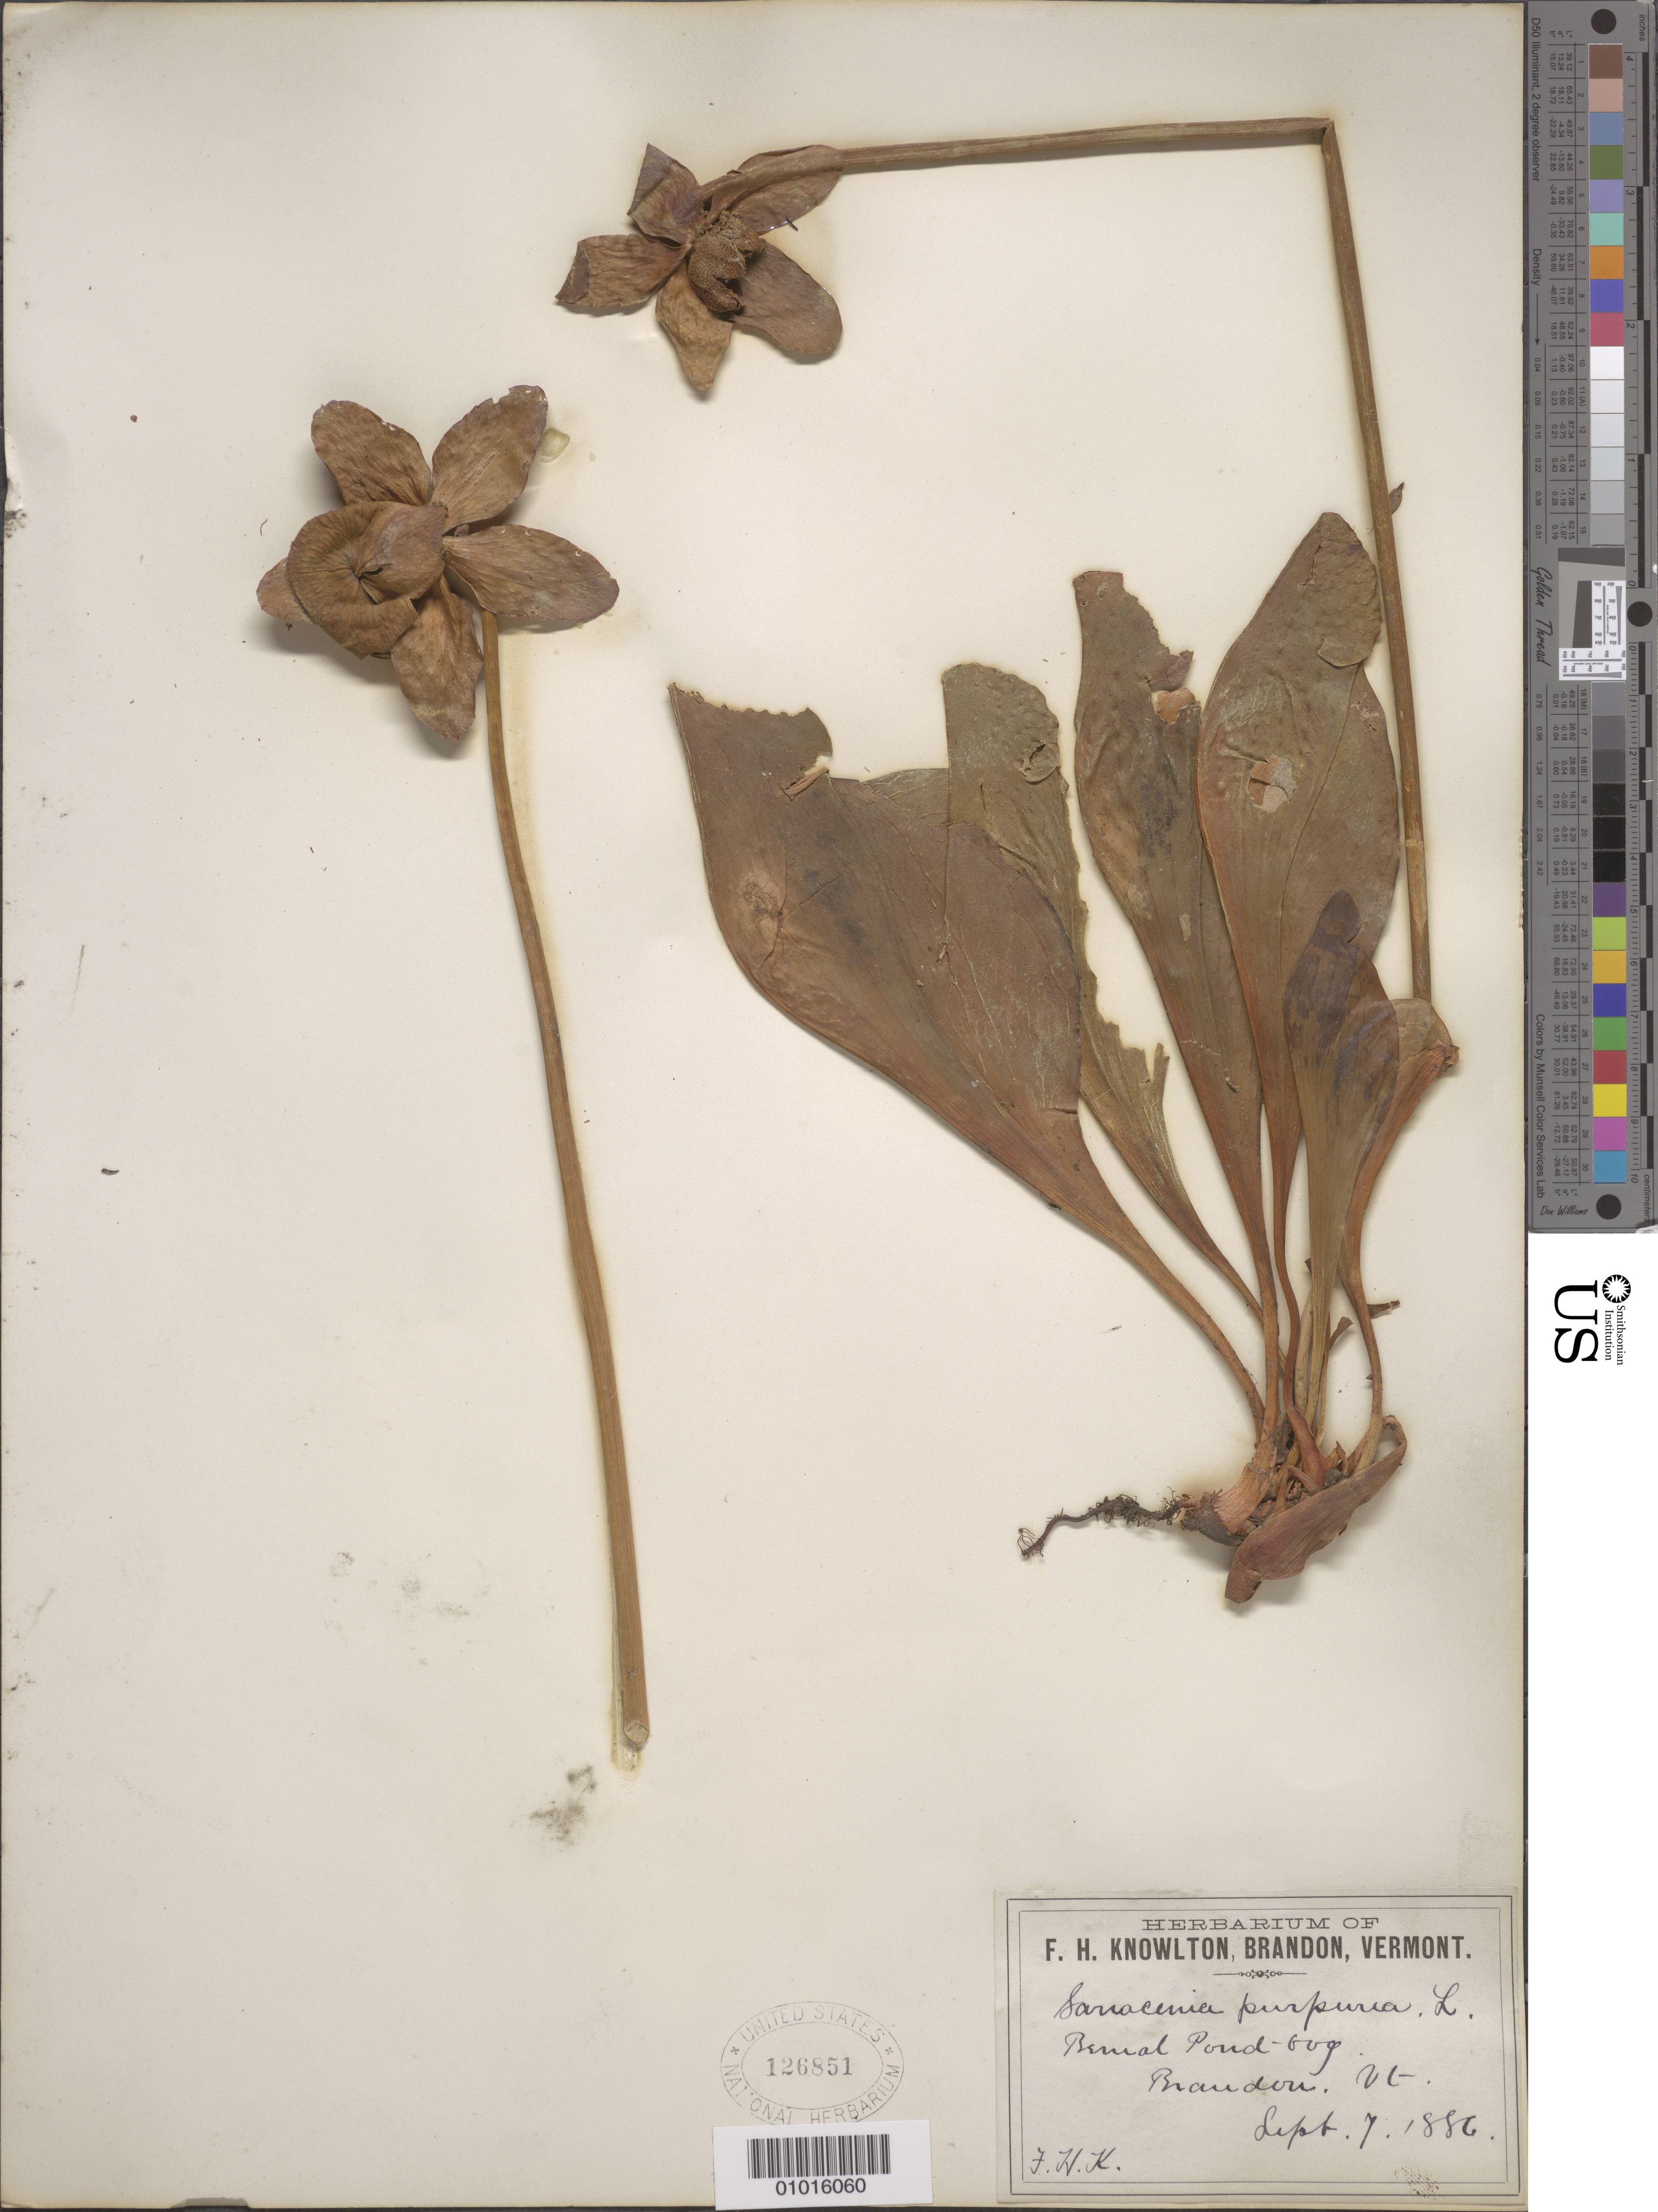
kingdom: Plantae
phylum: Tracheophyta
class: Magnoliopsida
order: Ericales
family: Sarraceniaceae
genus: Sarracenia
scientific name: Sarracenia purpurea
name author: L.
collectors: F. H. Knowlton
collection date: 1886-09-07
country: United States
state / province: Vermont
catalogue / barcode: US 126851